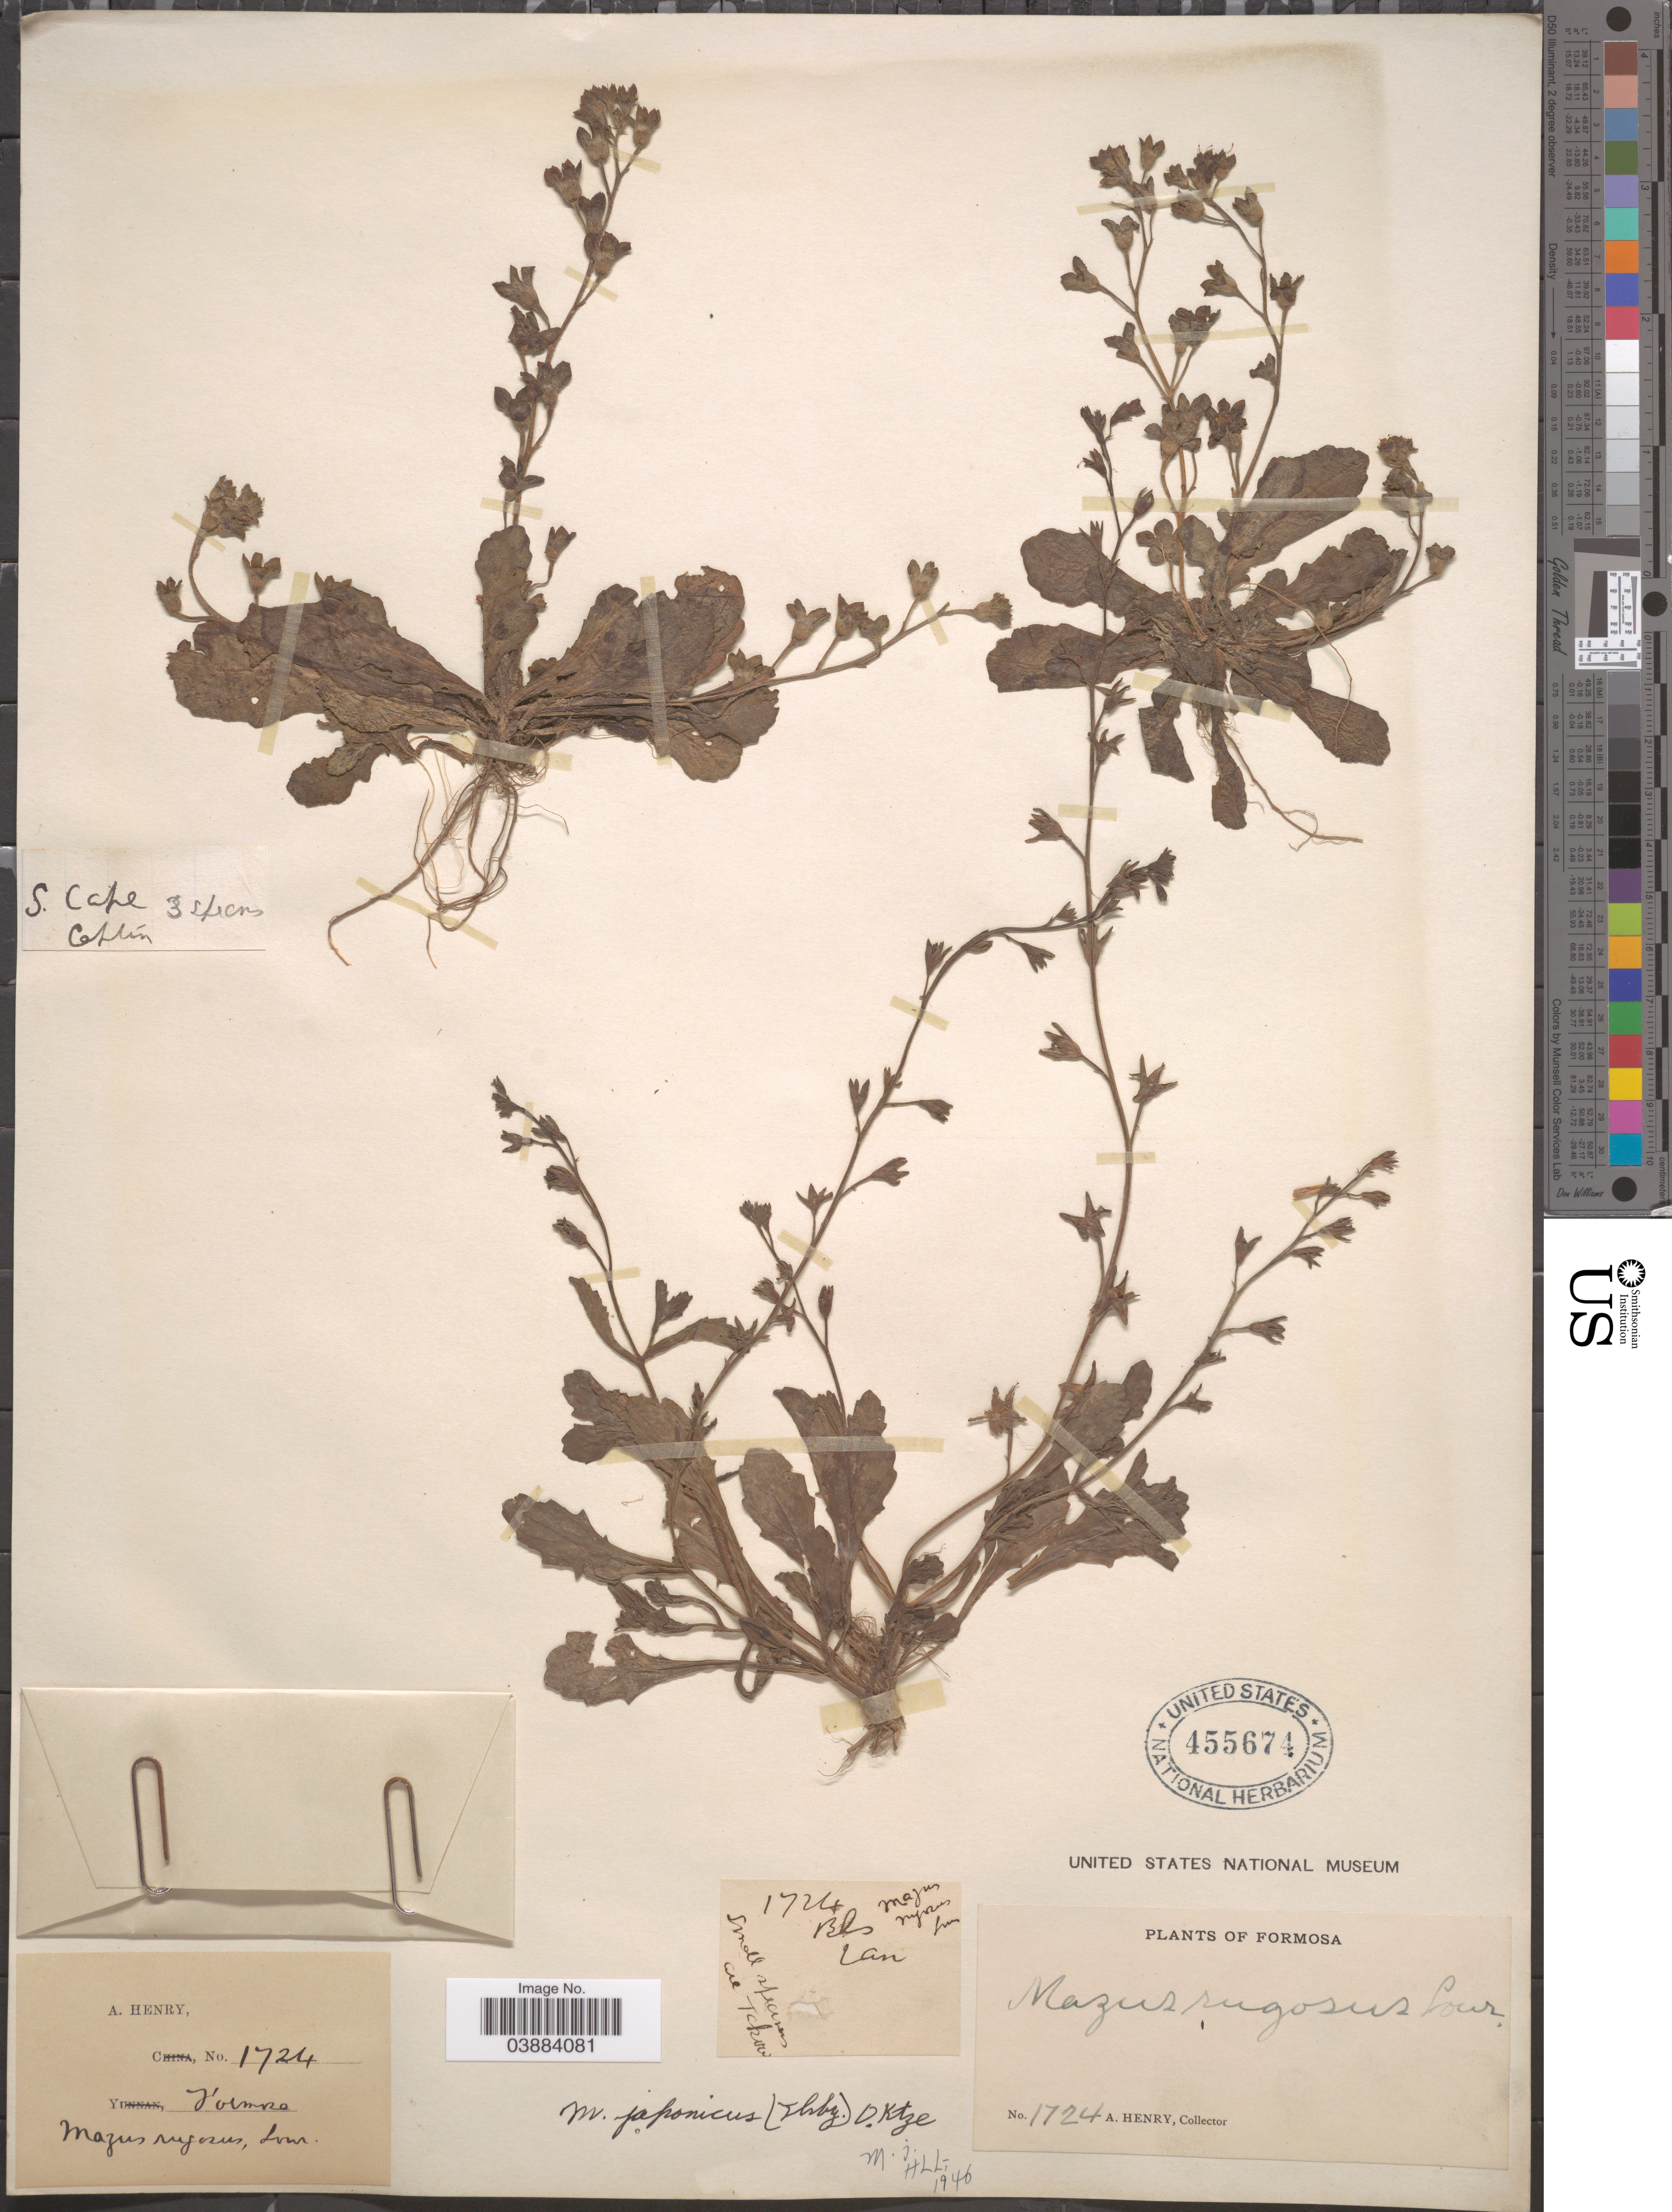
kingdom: Plantae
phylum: Tracheophyta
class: Magnoliopsida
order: Lamiales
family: Mazaceae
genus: Mazus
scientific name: Mazus japonicus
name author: (Thunb.) Kuntze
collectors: A. Henry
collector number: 1724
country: Taiwan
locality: Formosa. S. Cape.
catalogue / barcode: US 455674